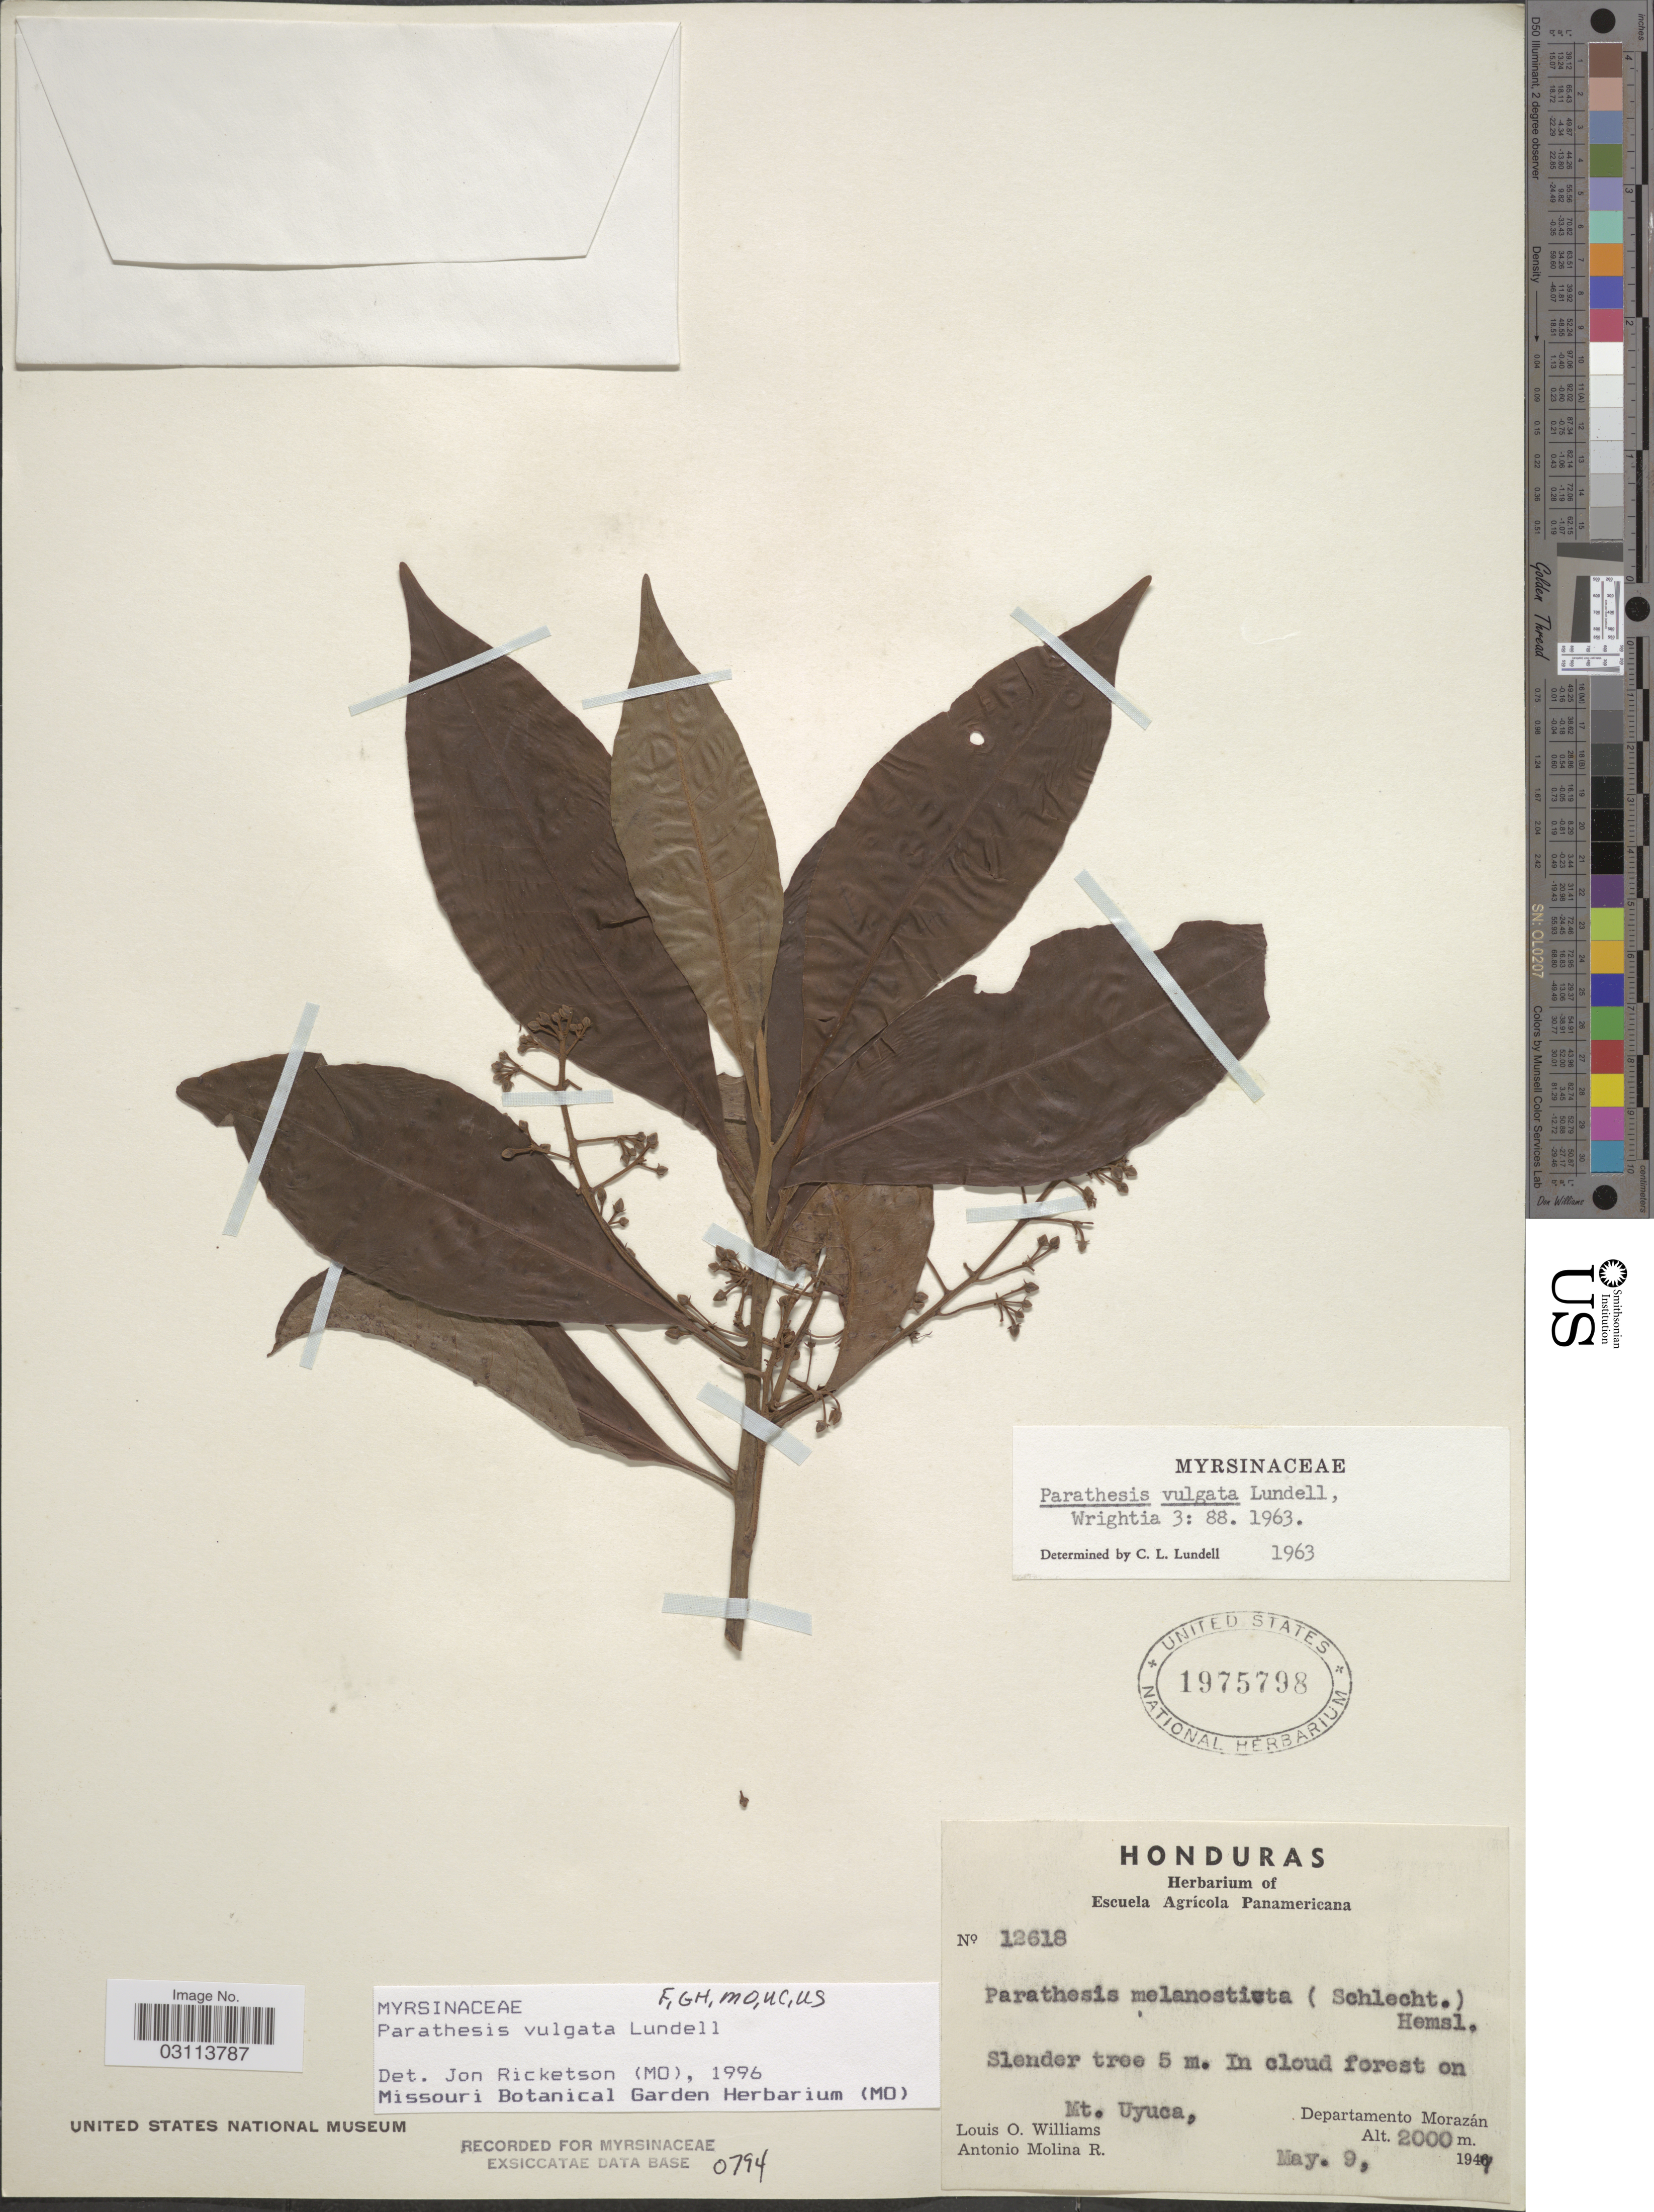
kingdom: Plantae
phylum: Tracheophyta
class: Magnoliopsida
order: Ericales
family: Primulaceae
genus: Parathesis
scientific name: Parathesis vulgata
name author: Lundell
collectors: L. O. Williams & A. Molina R.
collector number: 12618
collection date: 1947-05-09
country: Honduras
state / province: Fco. Morazán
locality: Mt. Uyuca, Departamento Morazán.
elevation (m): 2000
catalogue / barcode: US 1975798